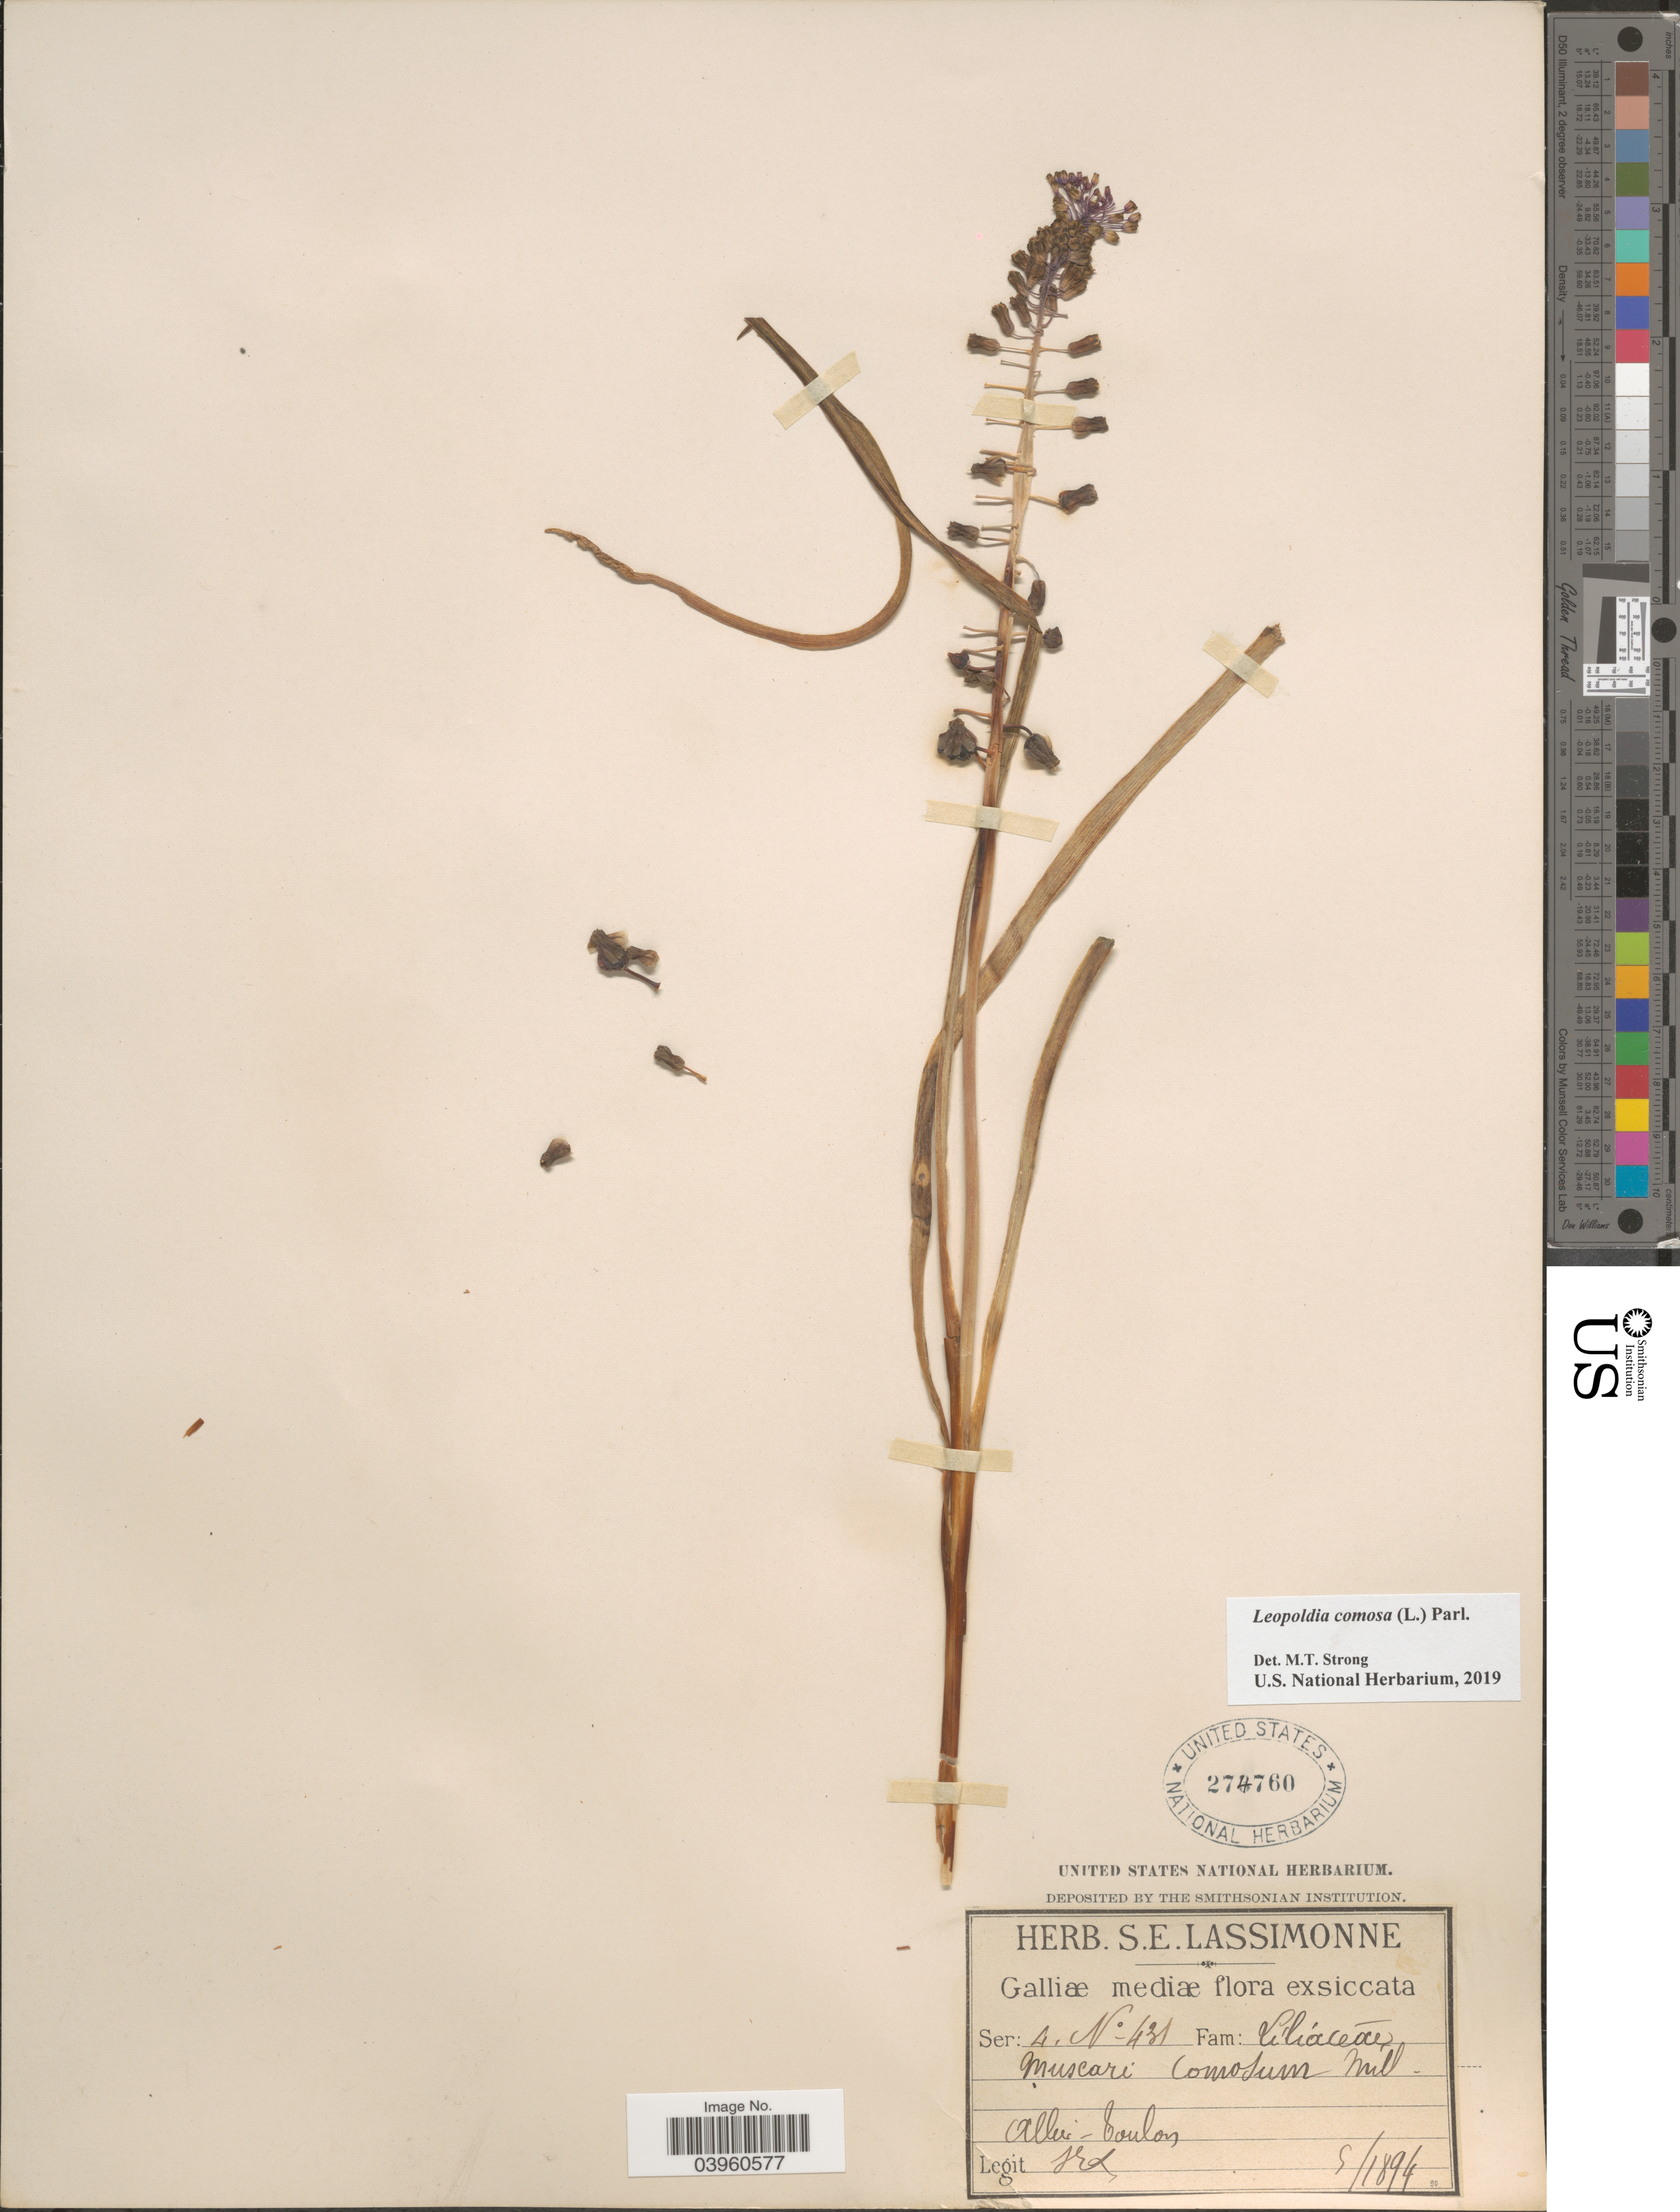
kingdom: Plantae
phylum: Tracheophyta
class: Liliopsida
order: Asparagales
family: Asparagaceae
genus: Leopoldia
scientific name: Leopoldia comosa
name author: (L.) Parl.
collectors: S. Lassimonne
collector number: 431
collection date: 1894-05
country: France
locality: Galliæ mediæ. Allier-Coubon.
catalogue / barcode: US 274760